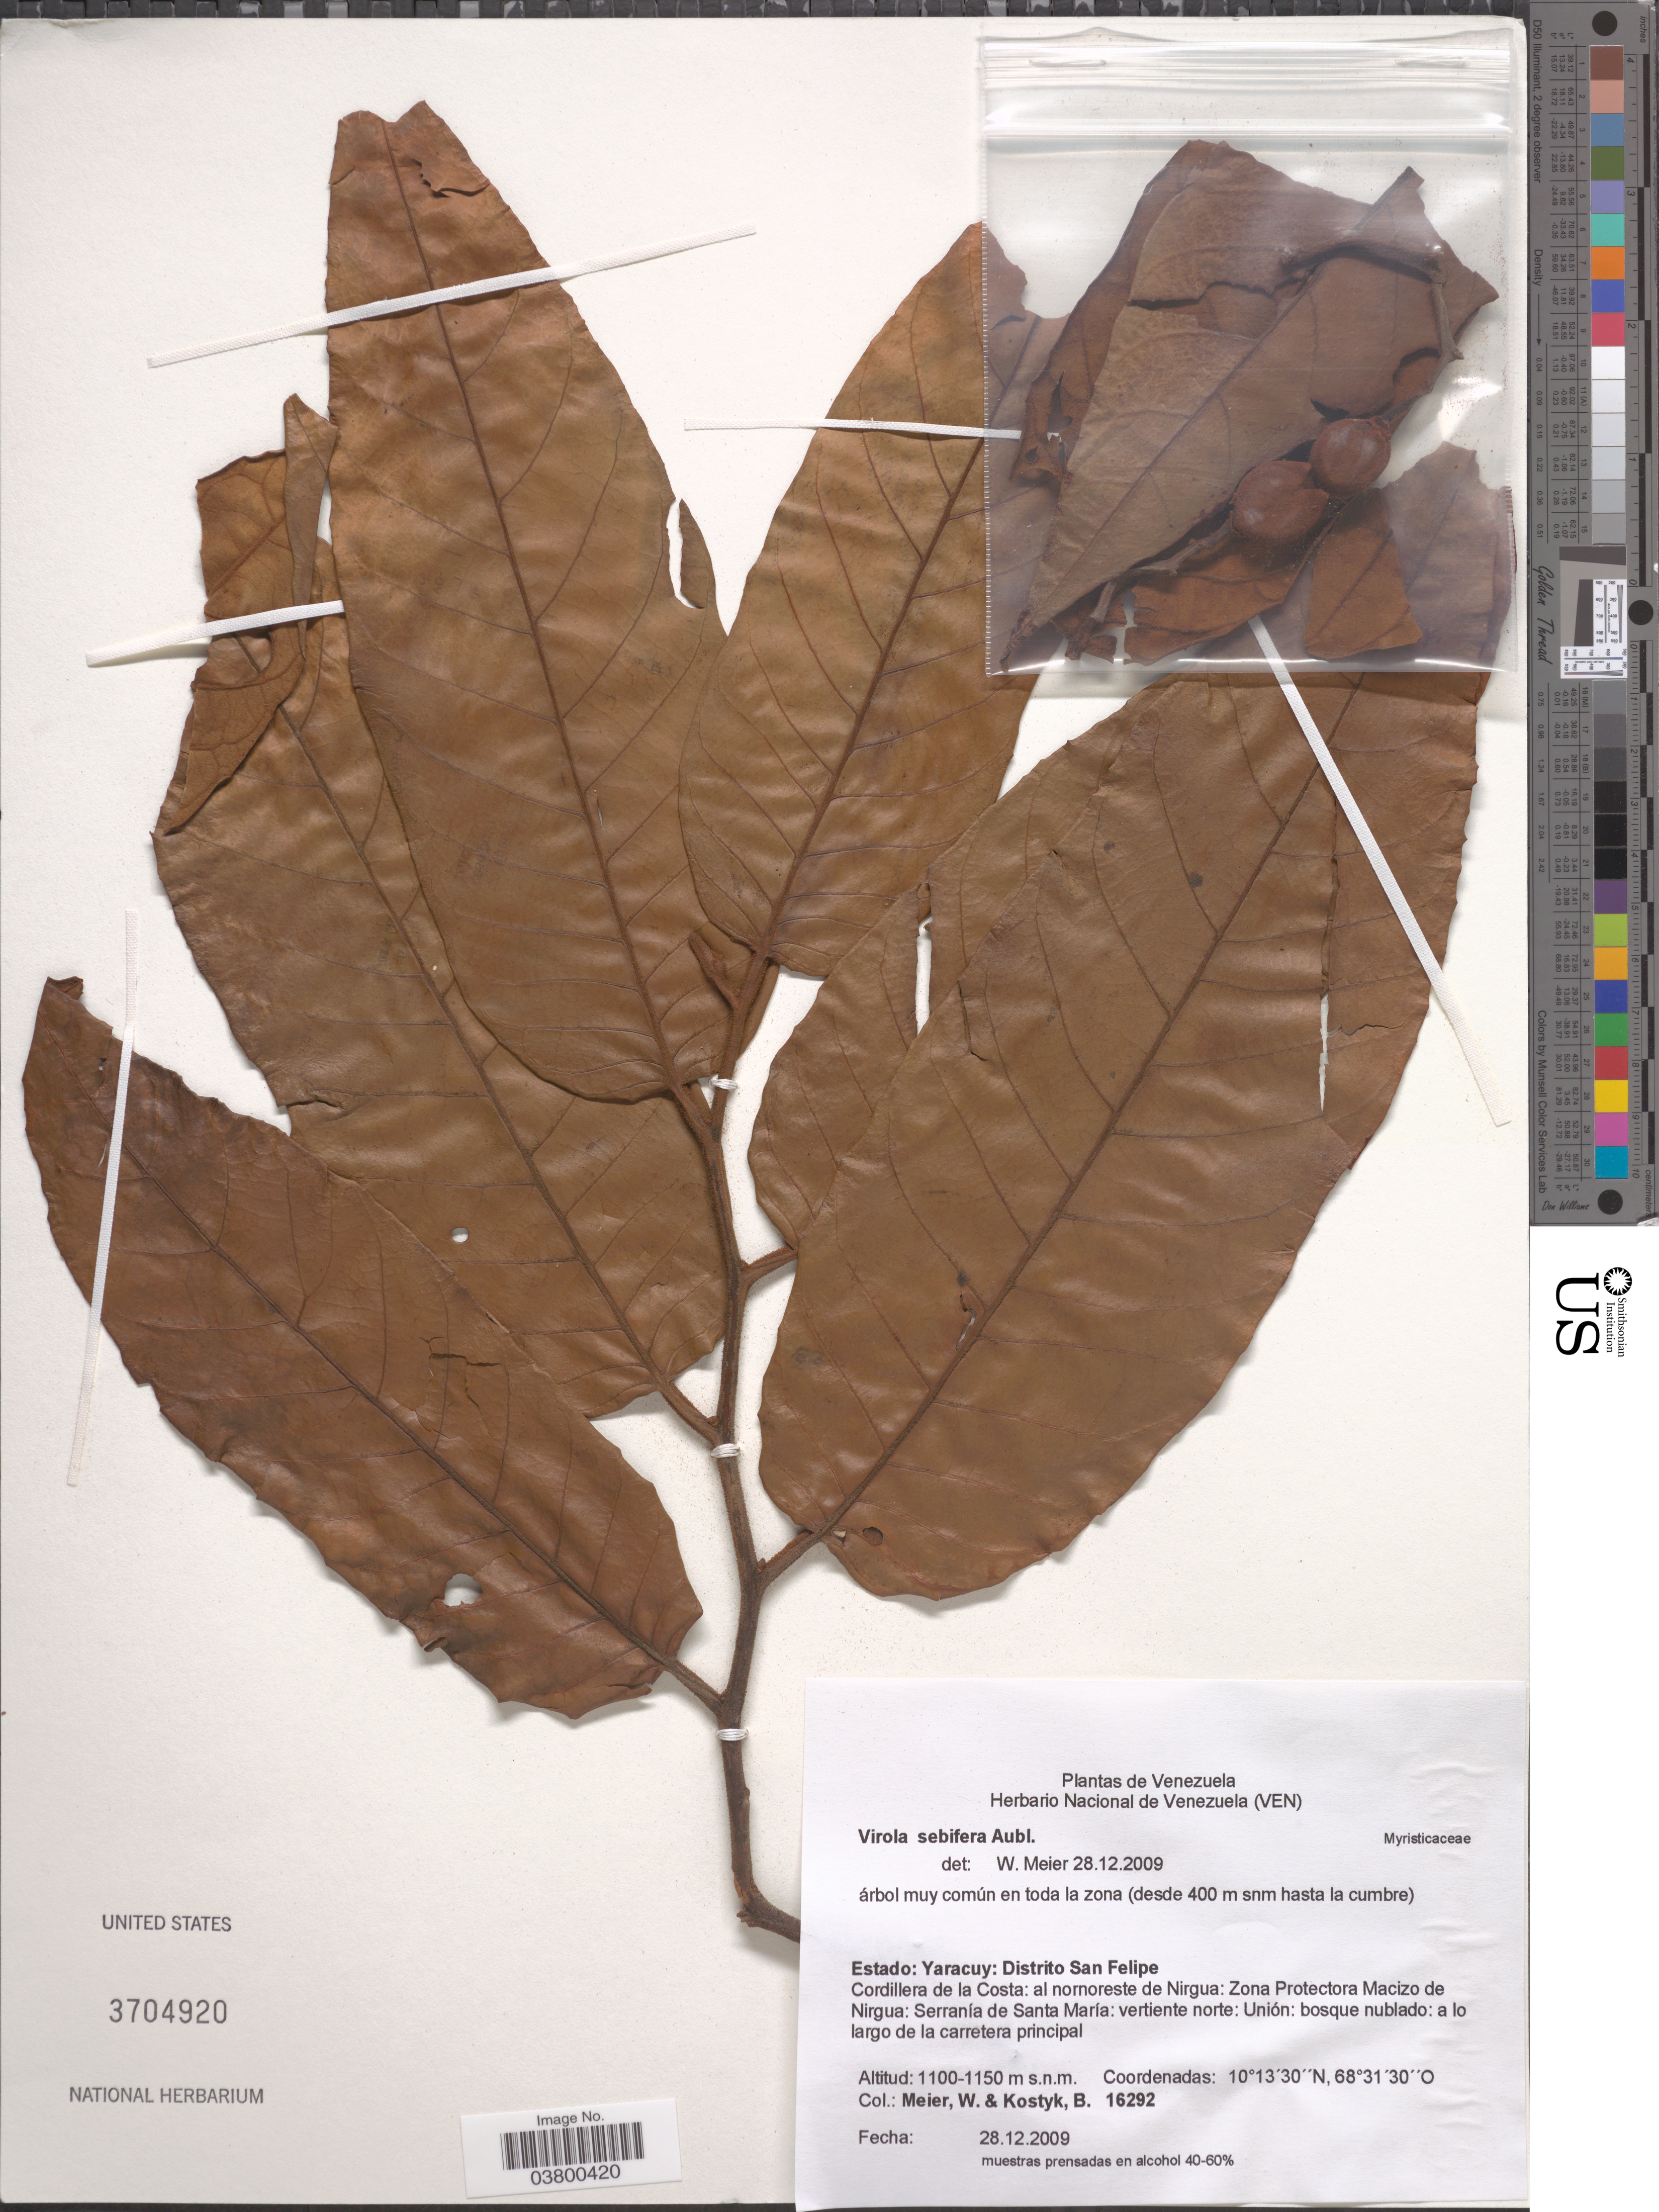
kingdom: Plantae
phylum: Tracheophyta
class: Magnoliopsida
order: Magnoliales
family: Myristicaceae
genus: Virola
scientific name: Virola sebifera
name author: Aubl.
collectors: W. Meier & B. Kostyk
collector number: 16292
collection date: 2009-12-28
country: Venezuela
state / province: Yaracuy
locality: Distrito San Felipe. Cordillera de la Costa: al nornoreste de Nirgua: Zona Protectora Macizo de Nirgua: Serranía de Santa María: vertiente norte: Unión.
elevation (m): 1100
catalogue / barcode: US 3704920